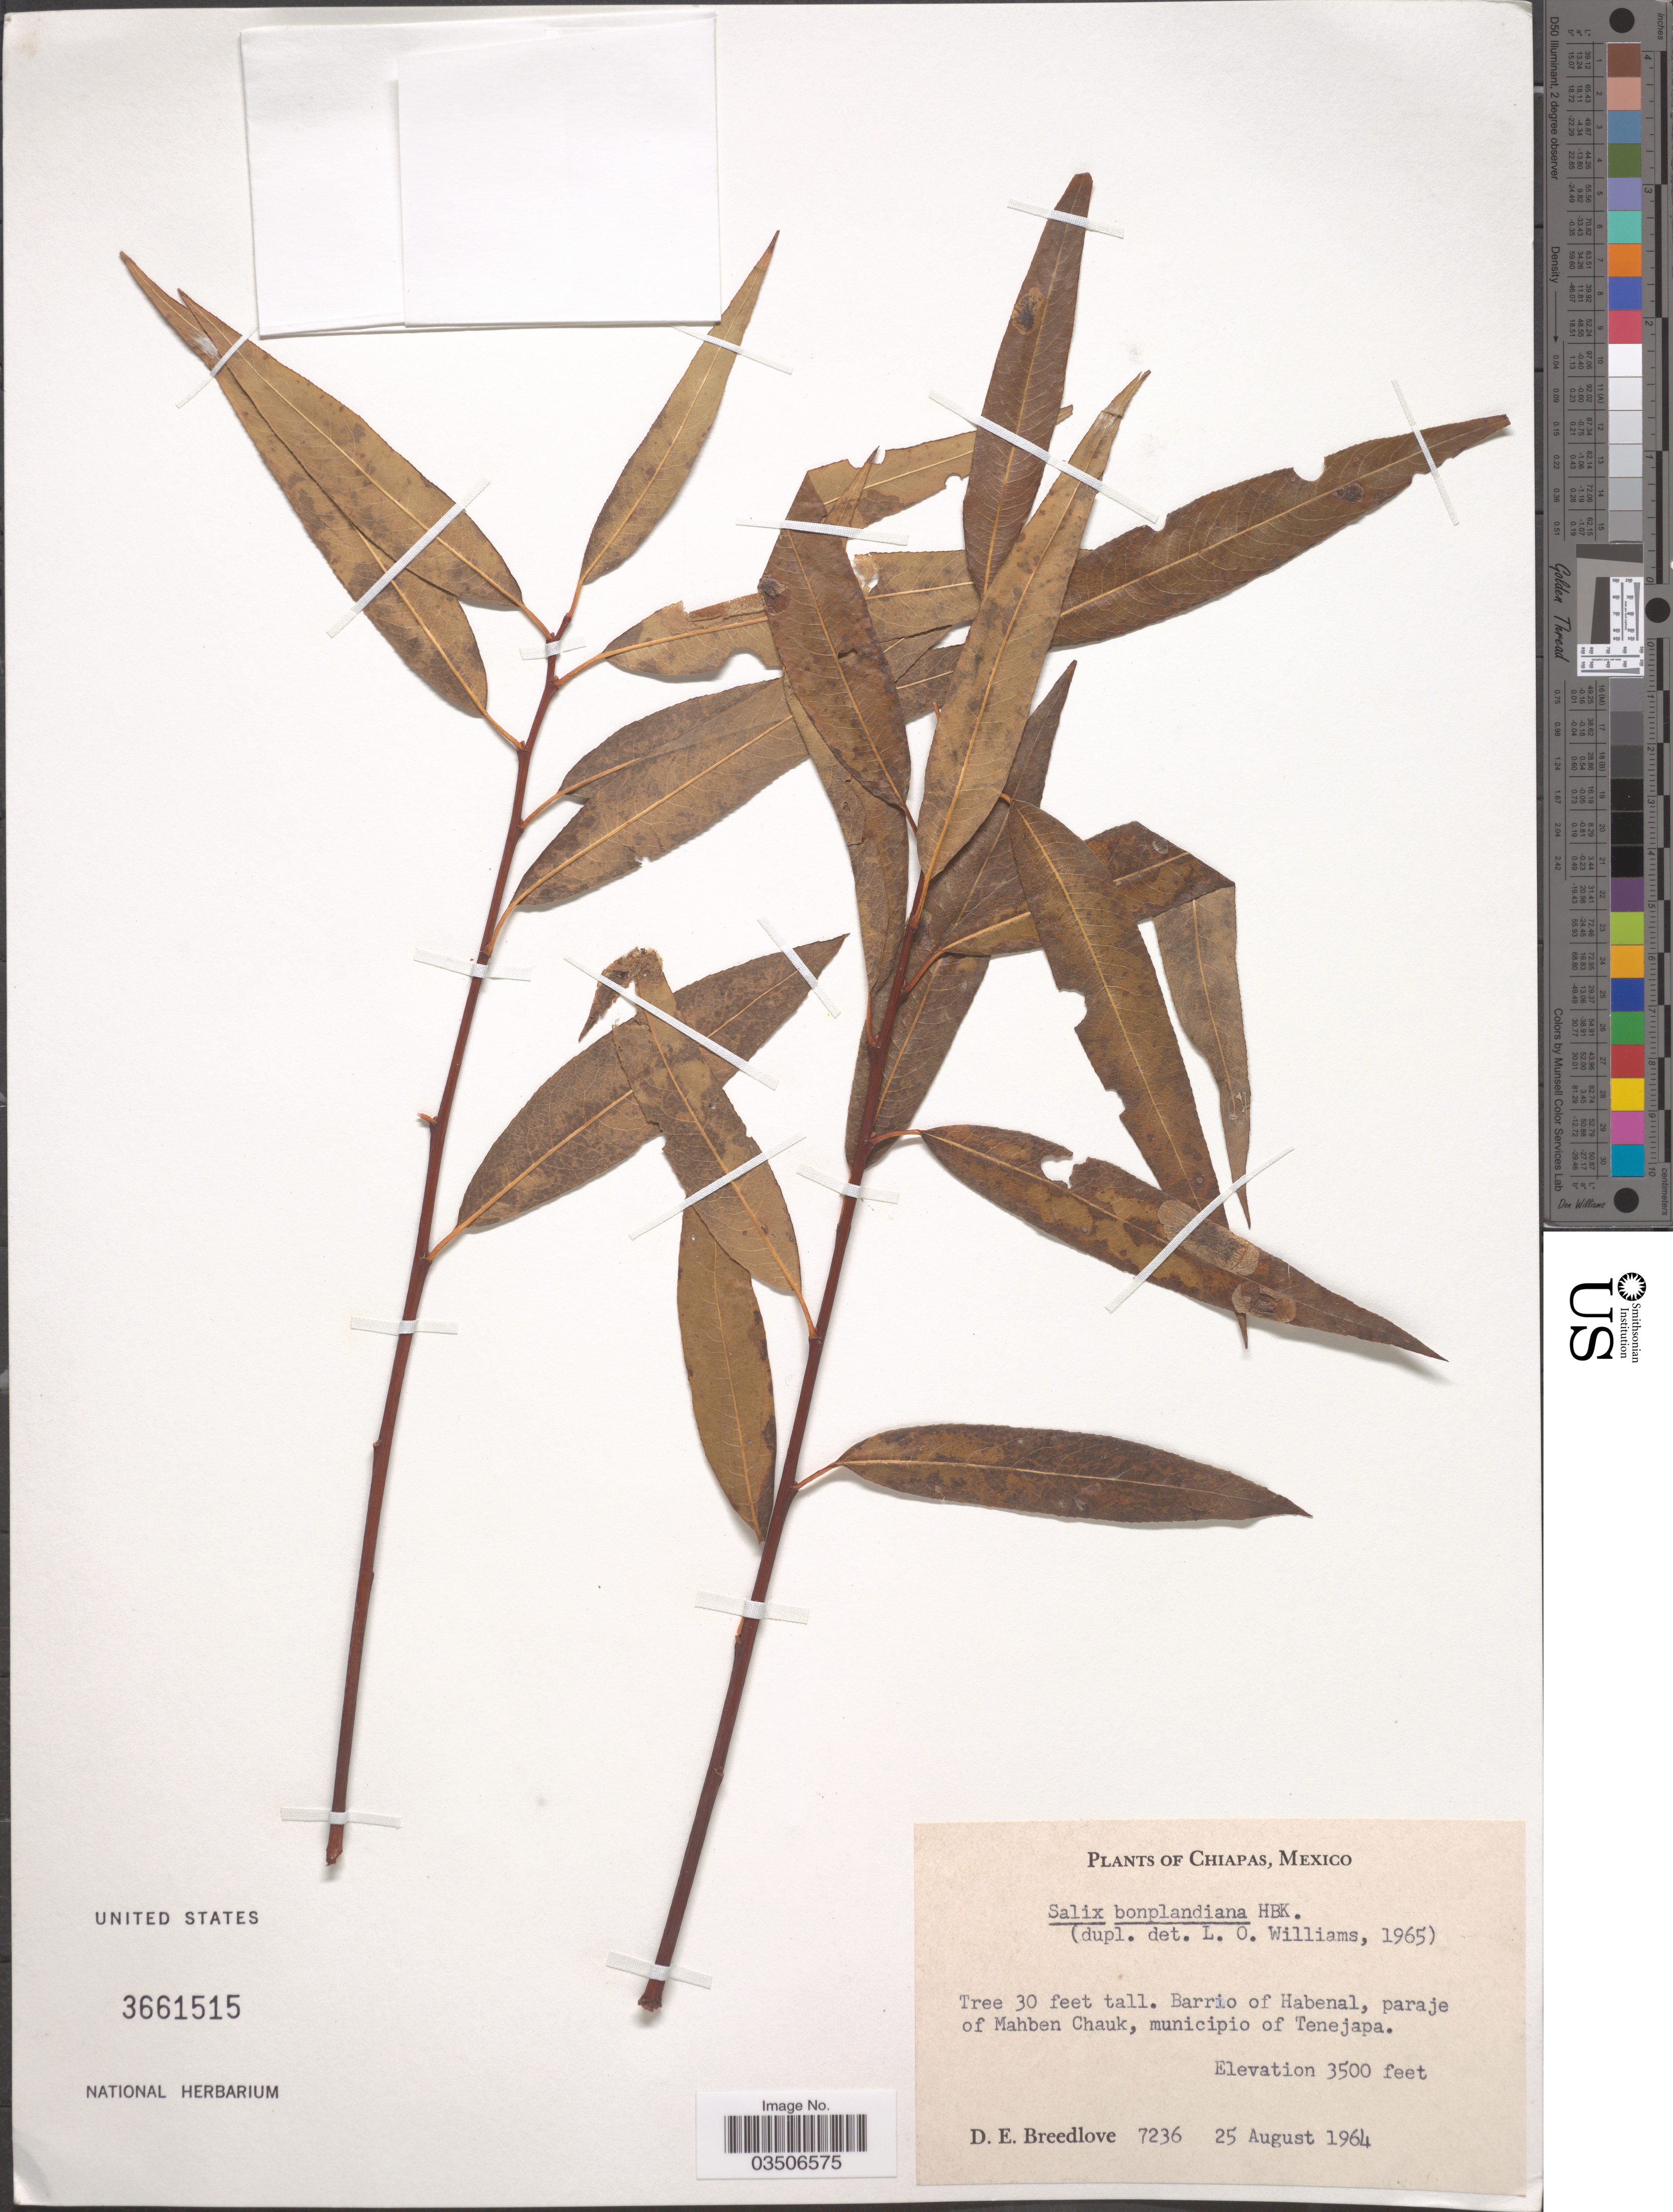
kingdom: Plantae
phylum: Tracheophyta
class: Magnoliopsida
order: Malpighiales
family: Salicaceae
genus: Salix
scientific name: Salix bonplandiana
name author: Kunth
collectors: D. E. Breedlove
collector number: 7236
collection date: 1964-08-25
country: Mexico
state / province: Chiapas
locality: Barrio of Habenal, paraje of Mahben Chauk, municipio of Tenejapa.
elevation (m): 1067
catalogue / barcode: US 3661515